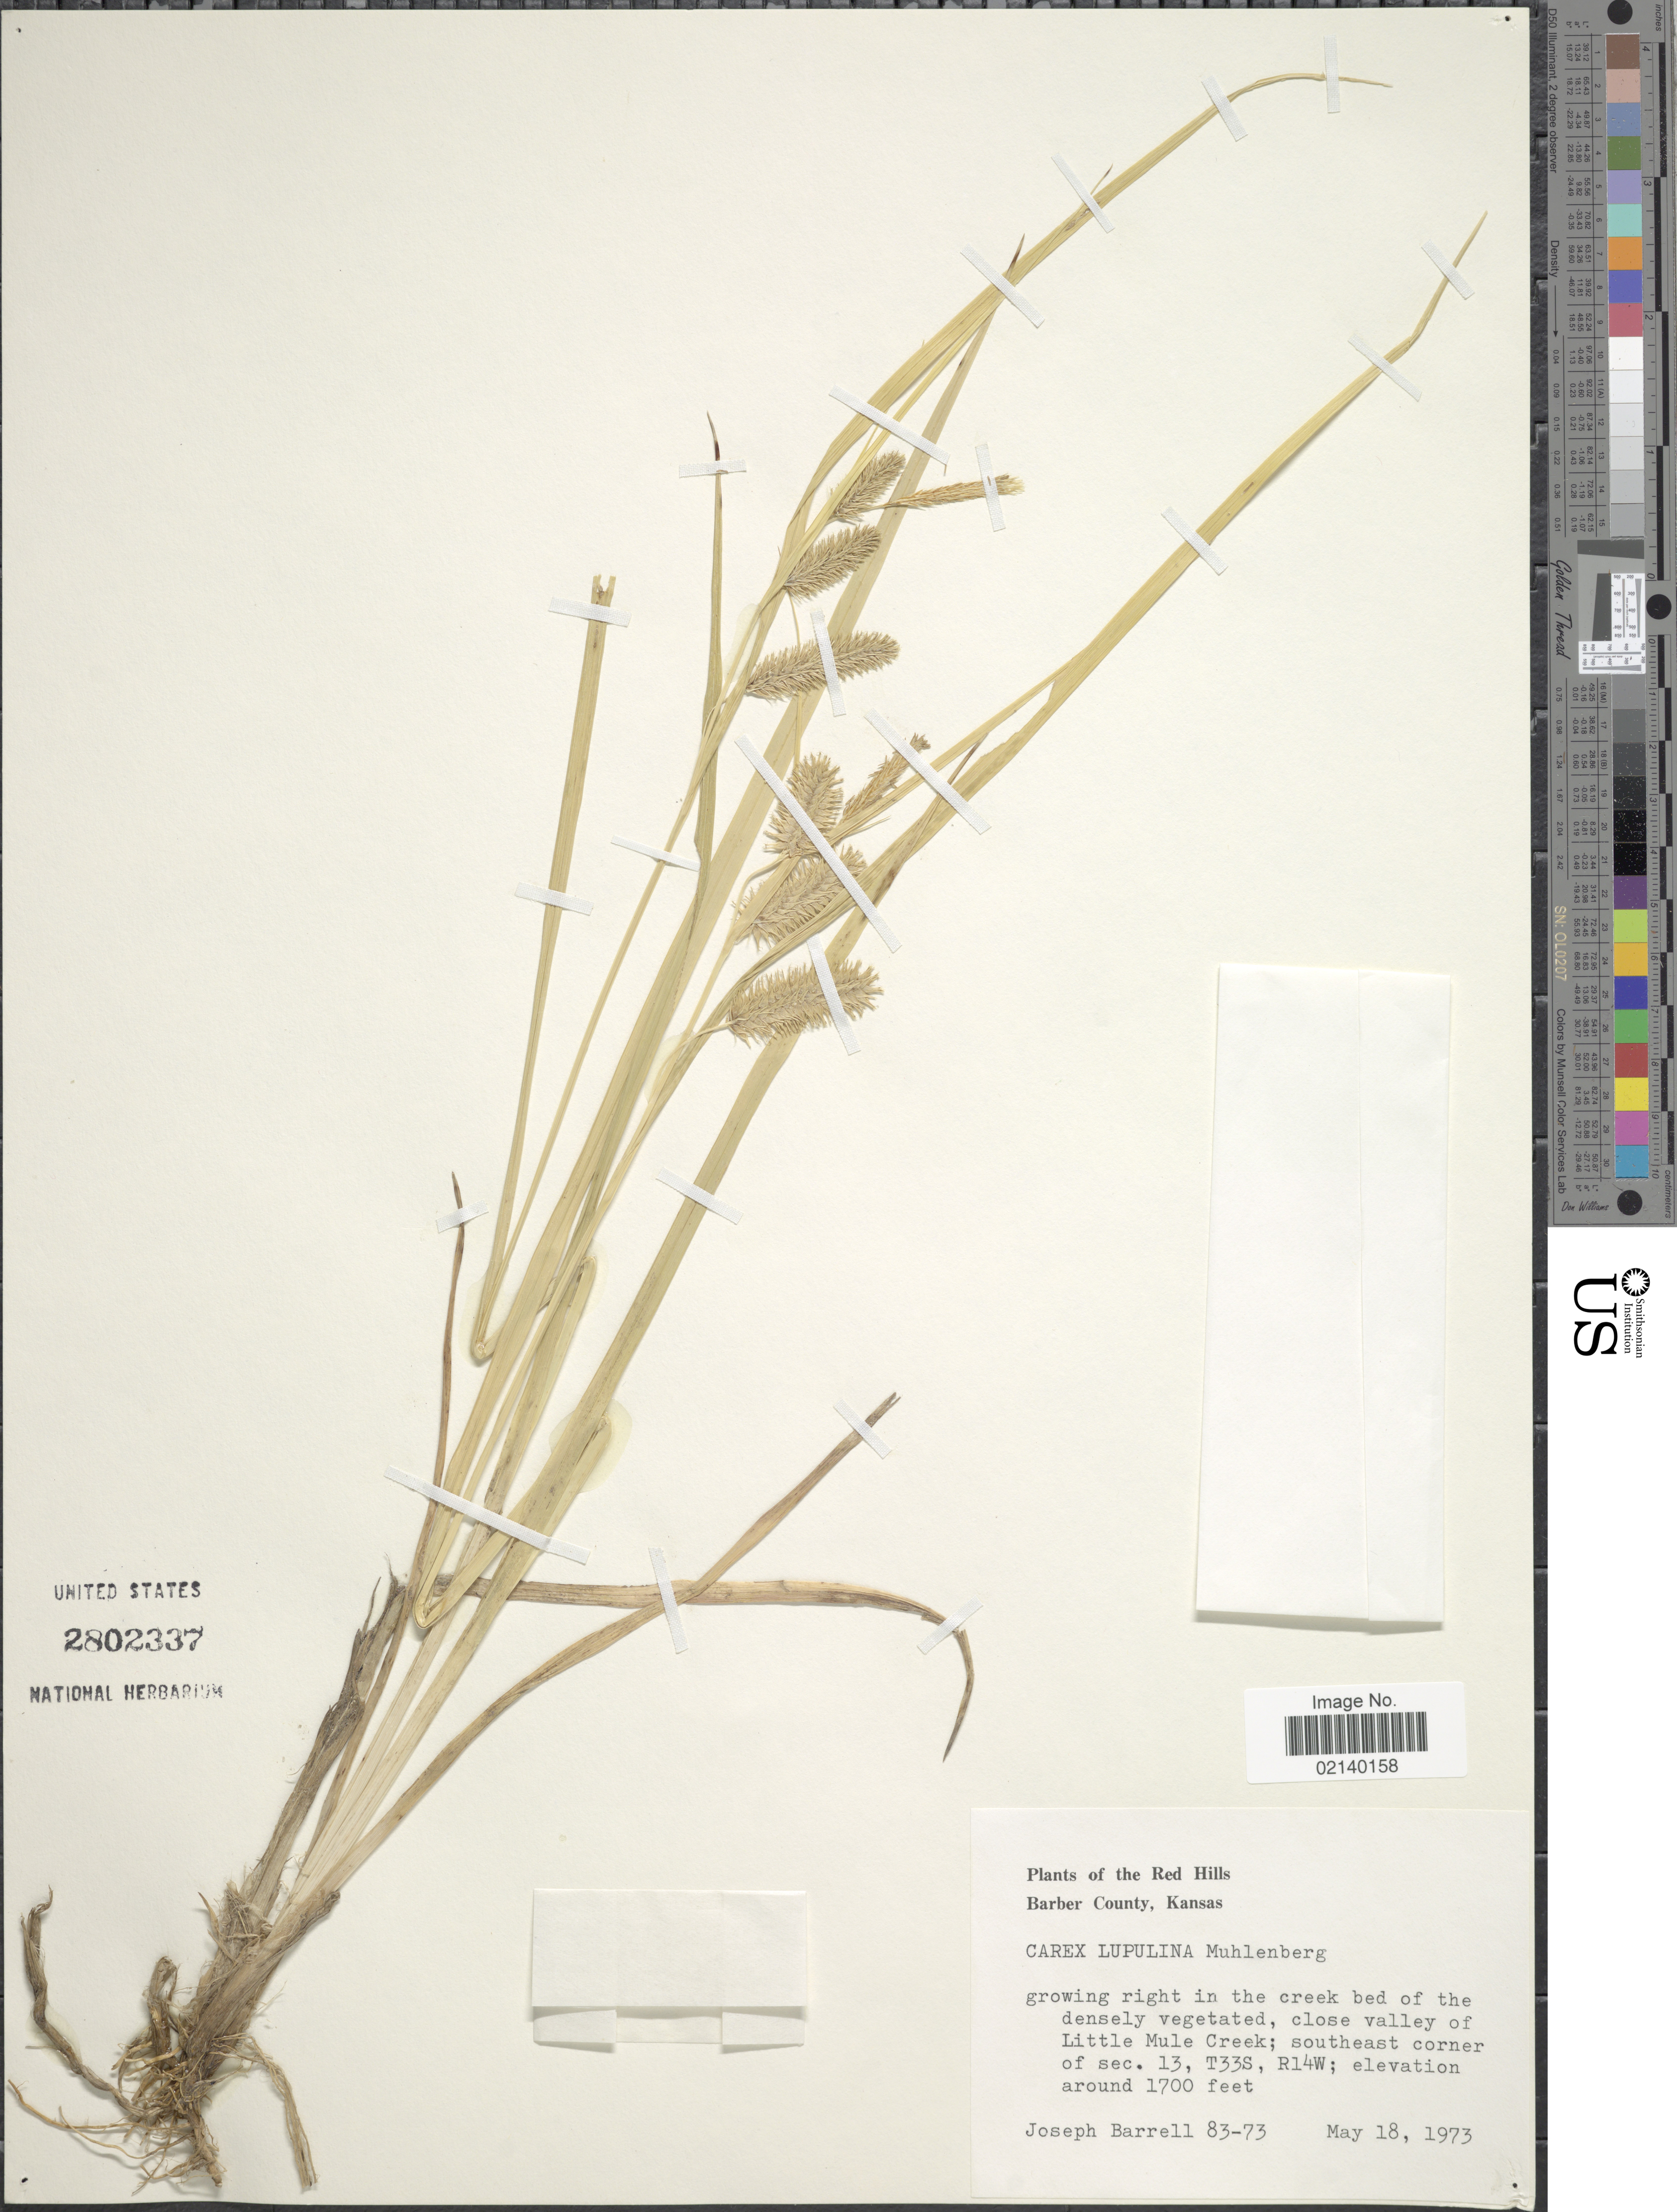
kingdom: Plantae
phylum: Tracheophyta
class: Liliopsida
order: Poales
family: Cyperaceae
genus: Carex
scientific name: Carex hystericina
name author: Muhl. ex Willd.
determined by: Strong, Mark T., (BOT), Smithsonian Institution - National Museum of Natural History (UNITED STATES)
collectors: J. Barrell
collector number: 83-73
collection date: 1973-05-18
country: United States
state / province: Kansas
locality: Red Hills, Barber County, close valley of Little Mule Creek; southeast corner of sec.13, T33S, R14W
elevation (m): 518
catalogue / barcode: US 2802337